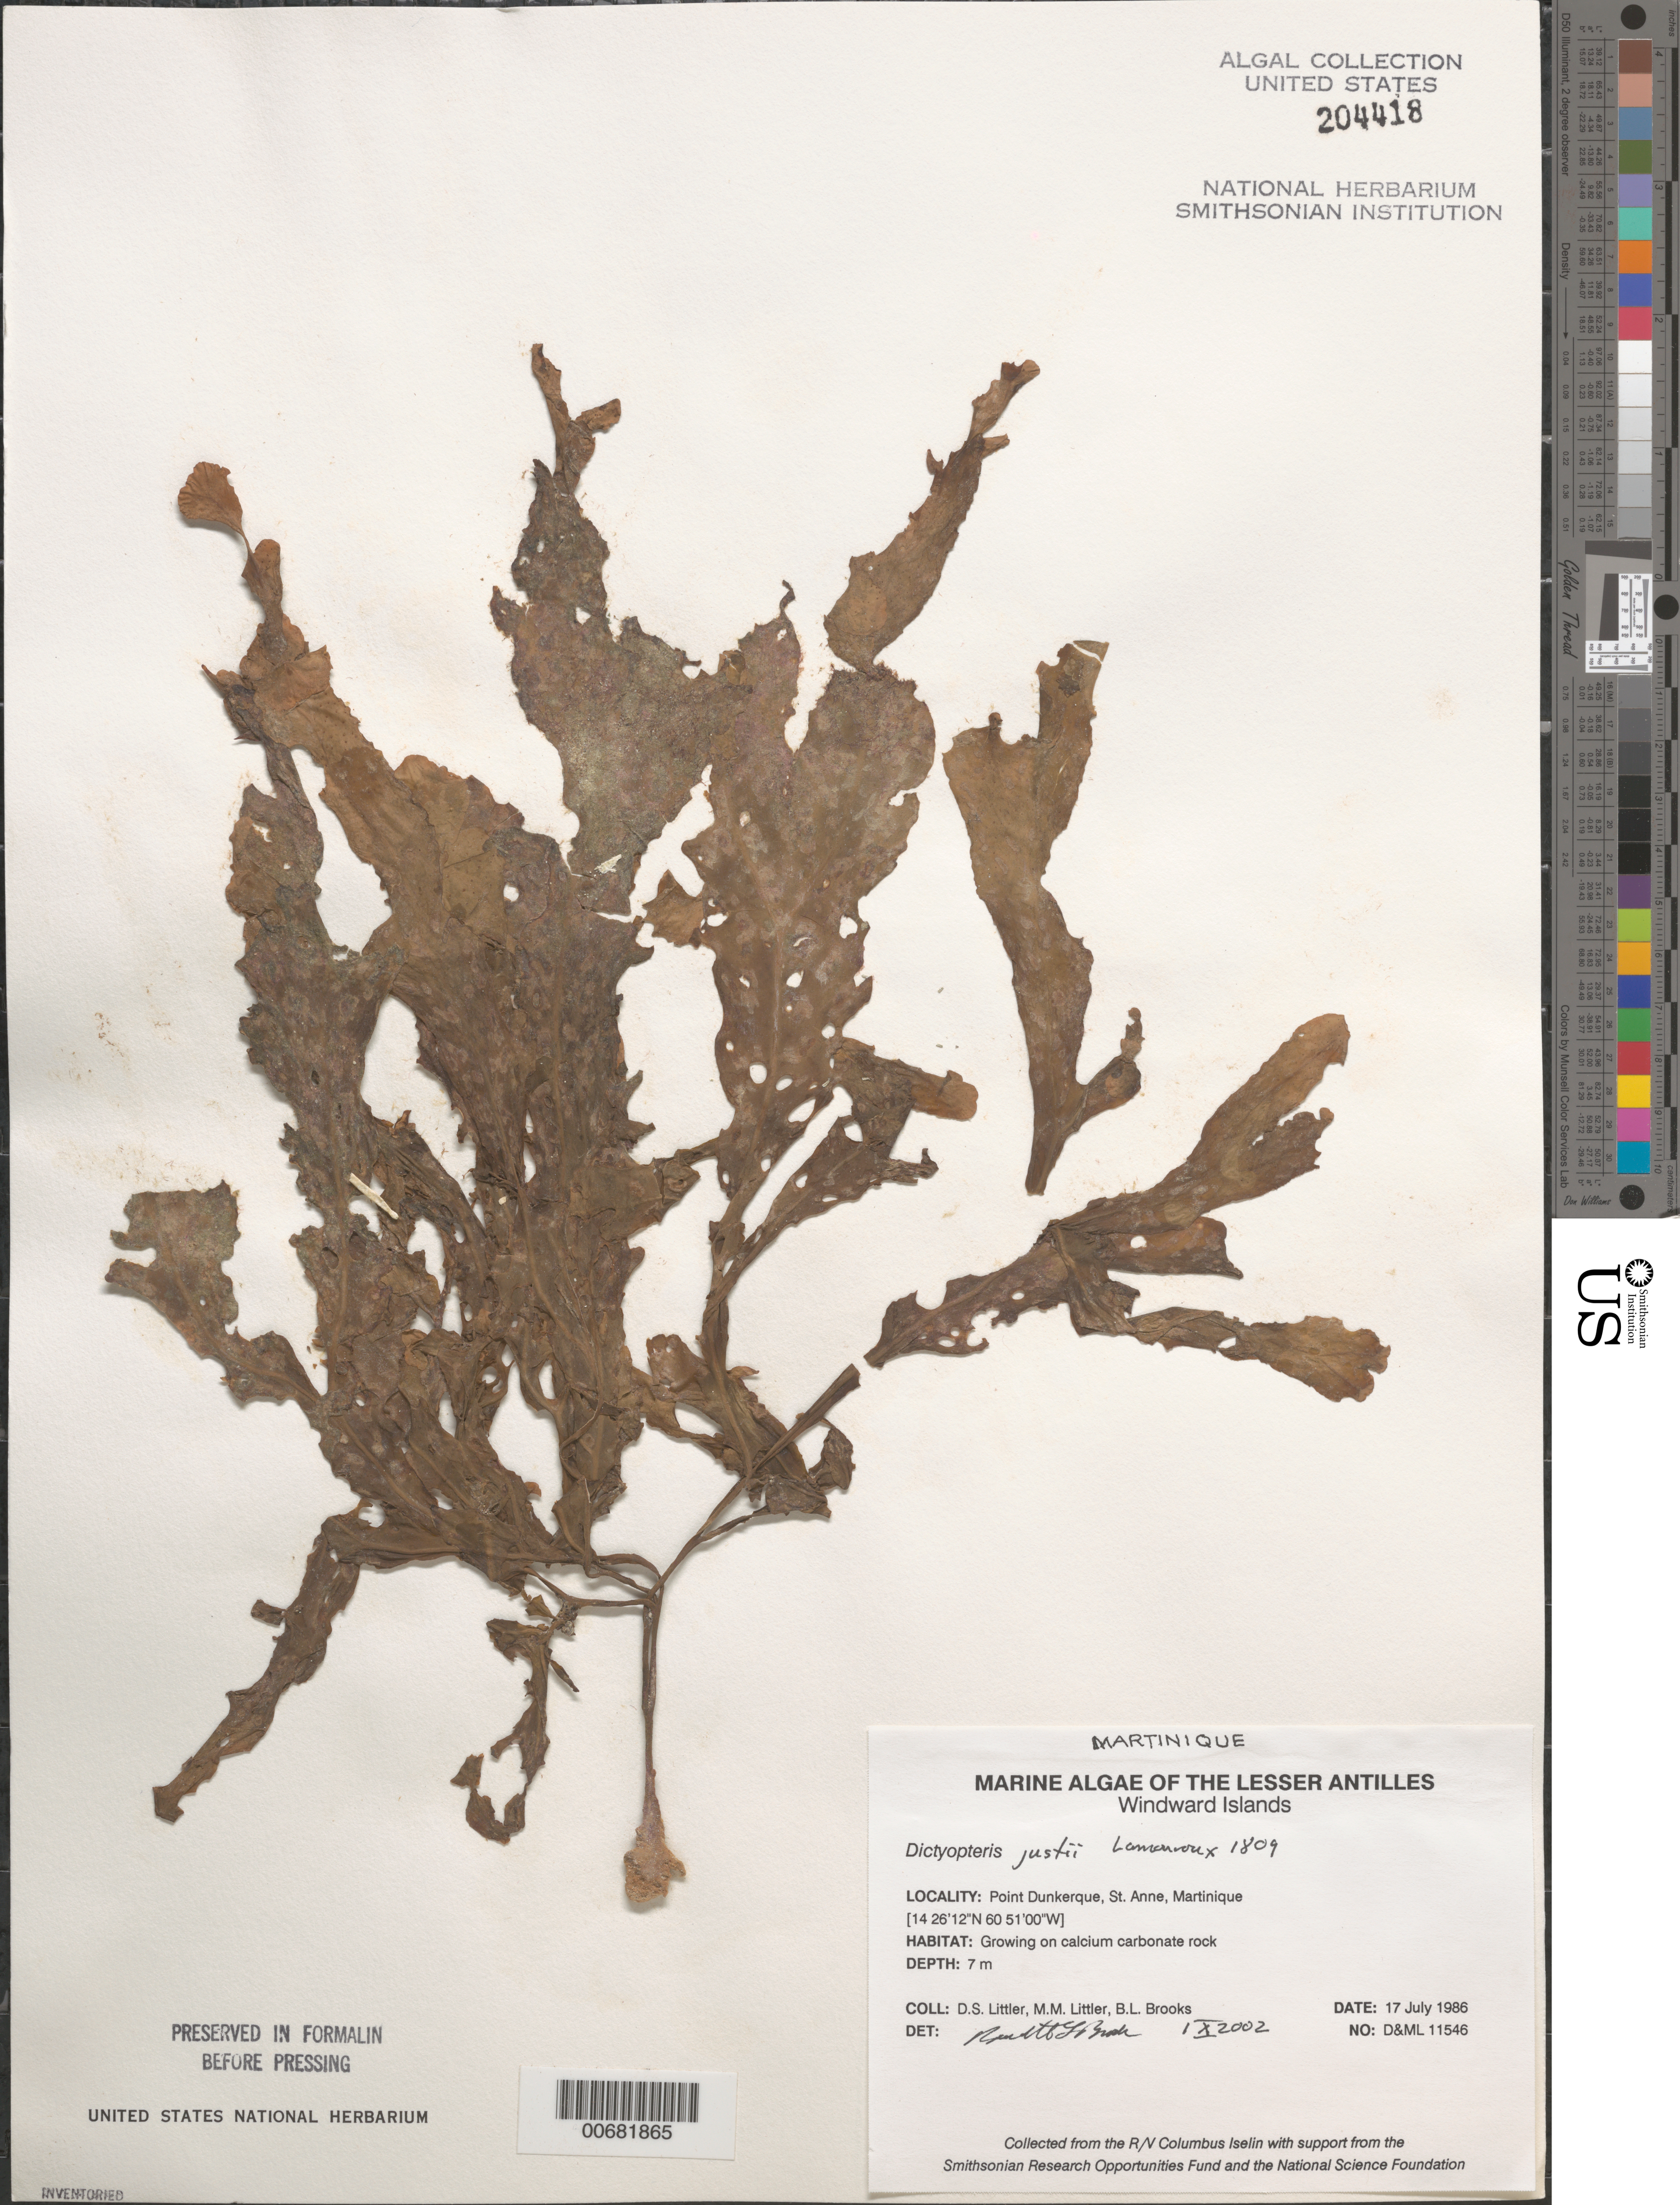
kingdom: Chromista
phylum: Ochrophyta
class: Phaeophyceae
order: Dictyotales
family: Dictyotaceae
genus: Dictyopteris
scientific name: Dictyopteris justii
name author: J.V.Lamouroux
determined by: Brooks, B. L., (BOT), Smithsonian Institution - National Museum of Natural History (UNITED STATES)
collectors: D. S. Littler, M. M. Littler & B. Brooks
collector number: D&ML 11546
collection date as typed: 17 Jul 1986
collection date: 1986-07-17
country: Martinique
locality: Pointe Dunkerque, St. Anne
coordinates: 14 26' 12" N, 60 51' 00" W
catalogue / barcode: US 204418